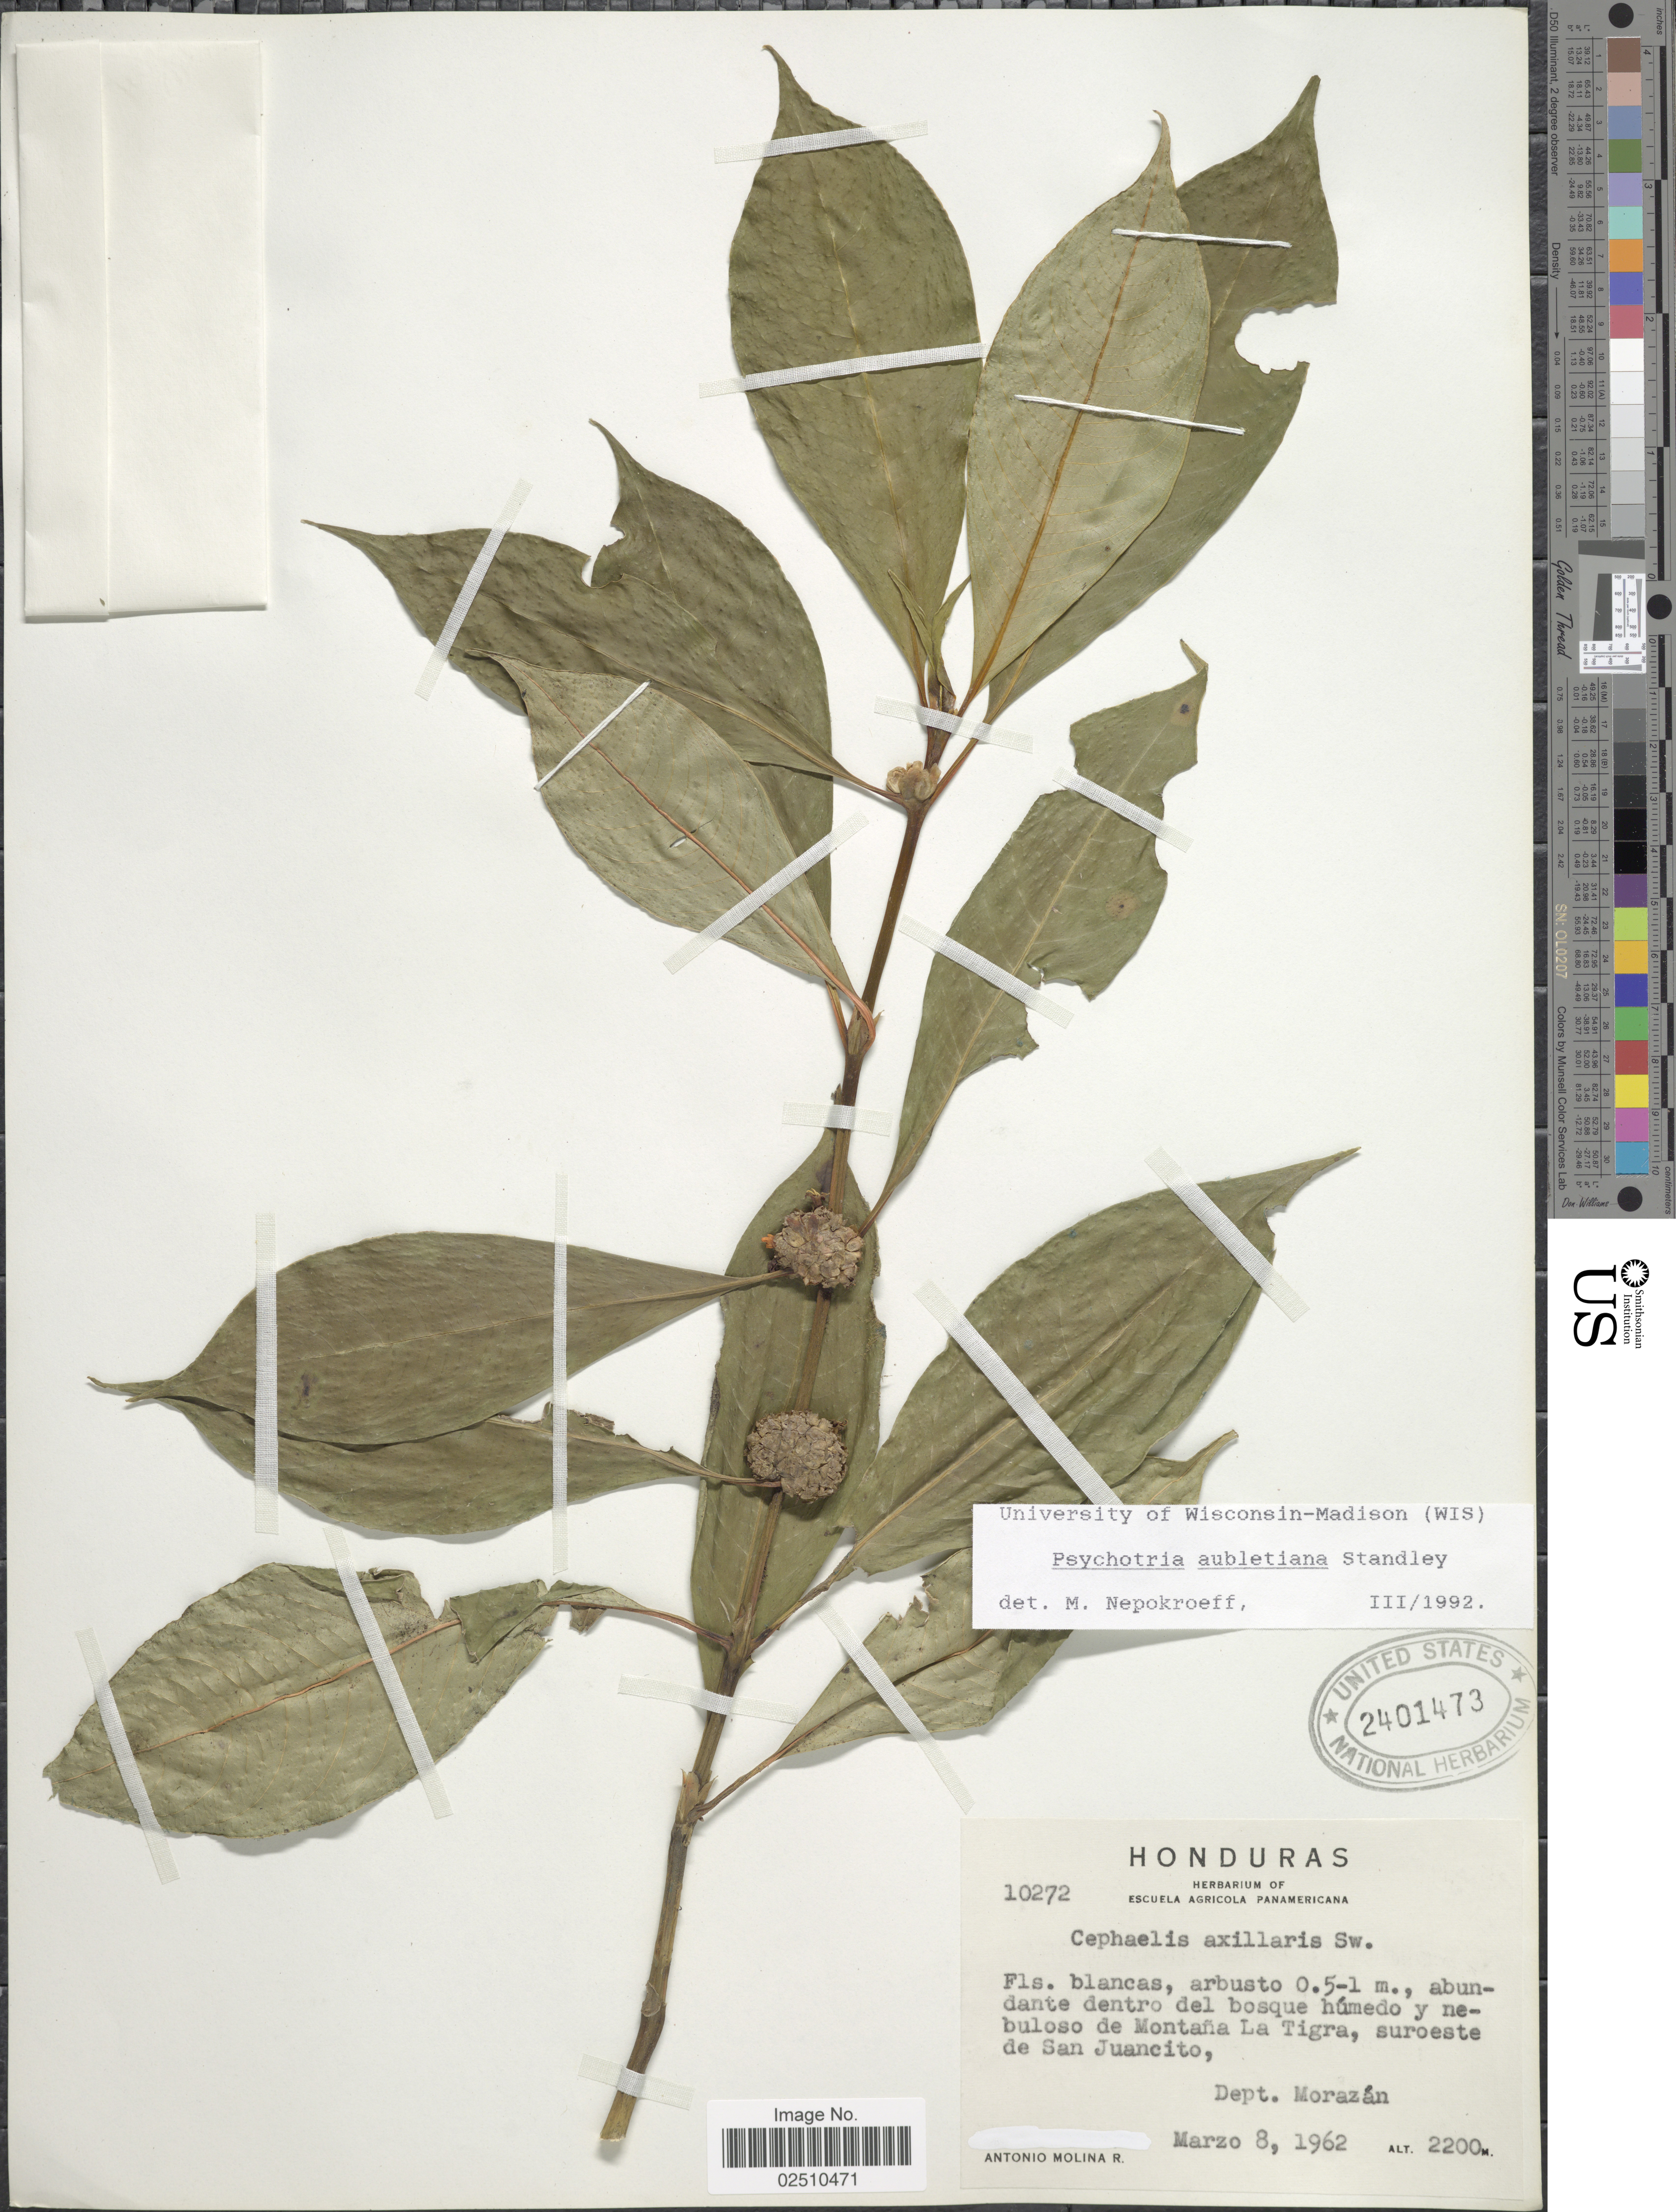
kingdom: Plantae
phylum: Tracheophyta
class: Magnoliopsida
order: Gentianales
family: Rubiaceae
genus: Psychotria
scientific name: Psychotria aubletiana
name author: Steyerm.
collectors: A. Molina R.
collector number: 10272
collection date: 1962-03-08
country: Honduras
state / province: Fco. Morazán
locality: Montana La Tigra, suroeste de San Juancito, Dept. Morazan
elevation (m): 2200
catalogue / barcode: US 2401473